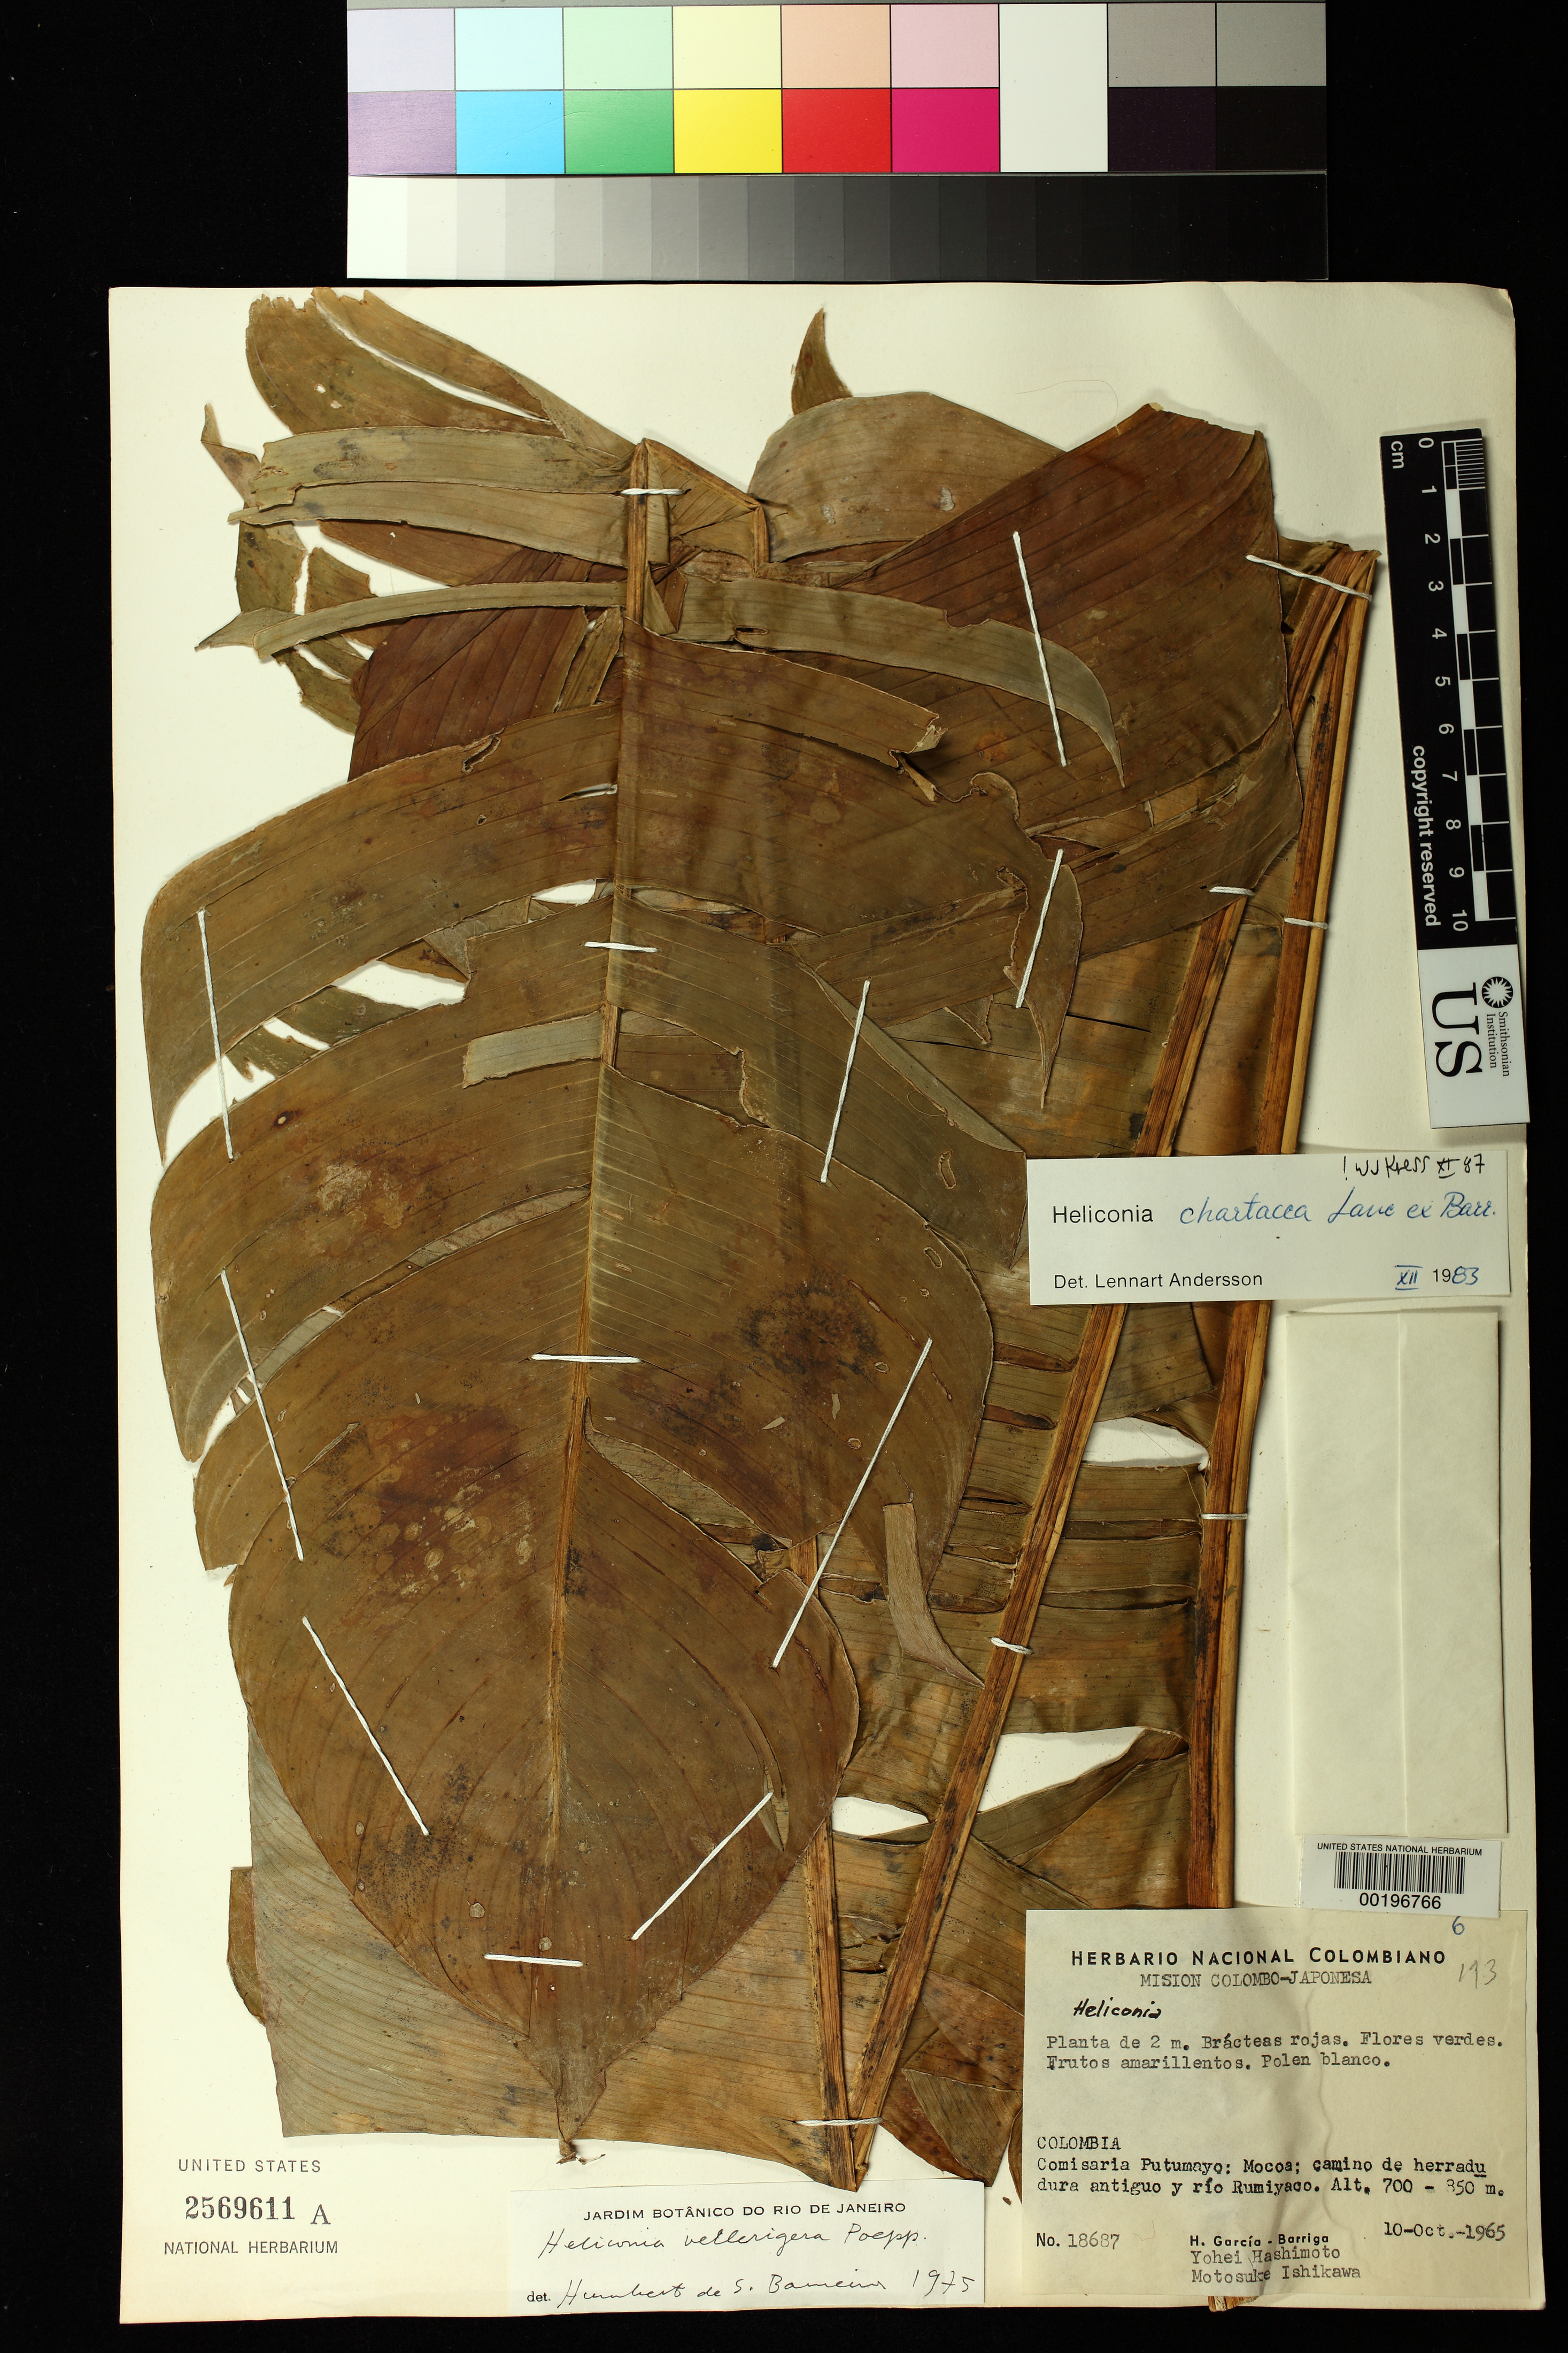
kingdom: Plantae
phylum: Tracheophyta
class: Liliopsida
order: Zingiberales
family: Heliconiaceae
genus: Heliconia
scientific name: Heliconia chartacea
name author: Lane ex Barreiros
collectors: H. García Barriga, Y. Hashimoto & M. Ishikawa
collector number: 18687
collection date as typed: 10 Oct 1965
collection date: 1965-10-10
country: Colombia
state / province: Putumayo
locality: Mocoa; road from Herradura Antigua and Rio Rumiyaco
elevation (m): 700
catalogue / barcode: US 2569611A